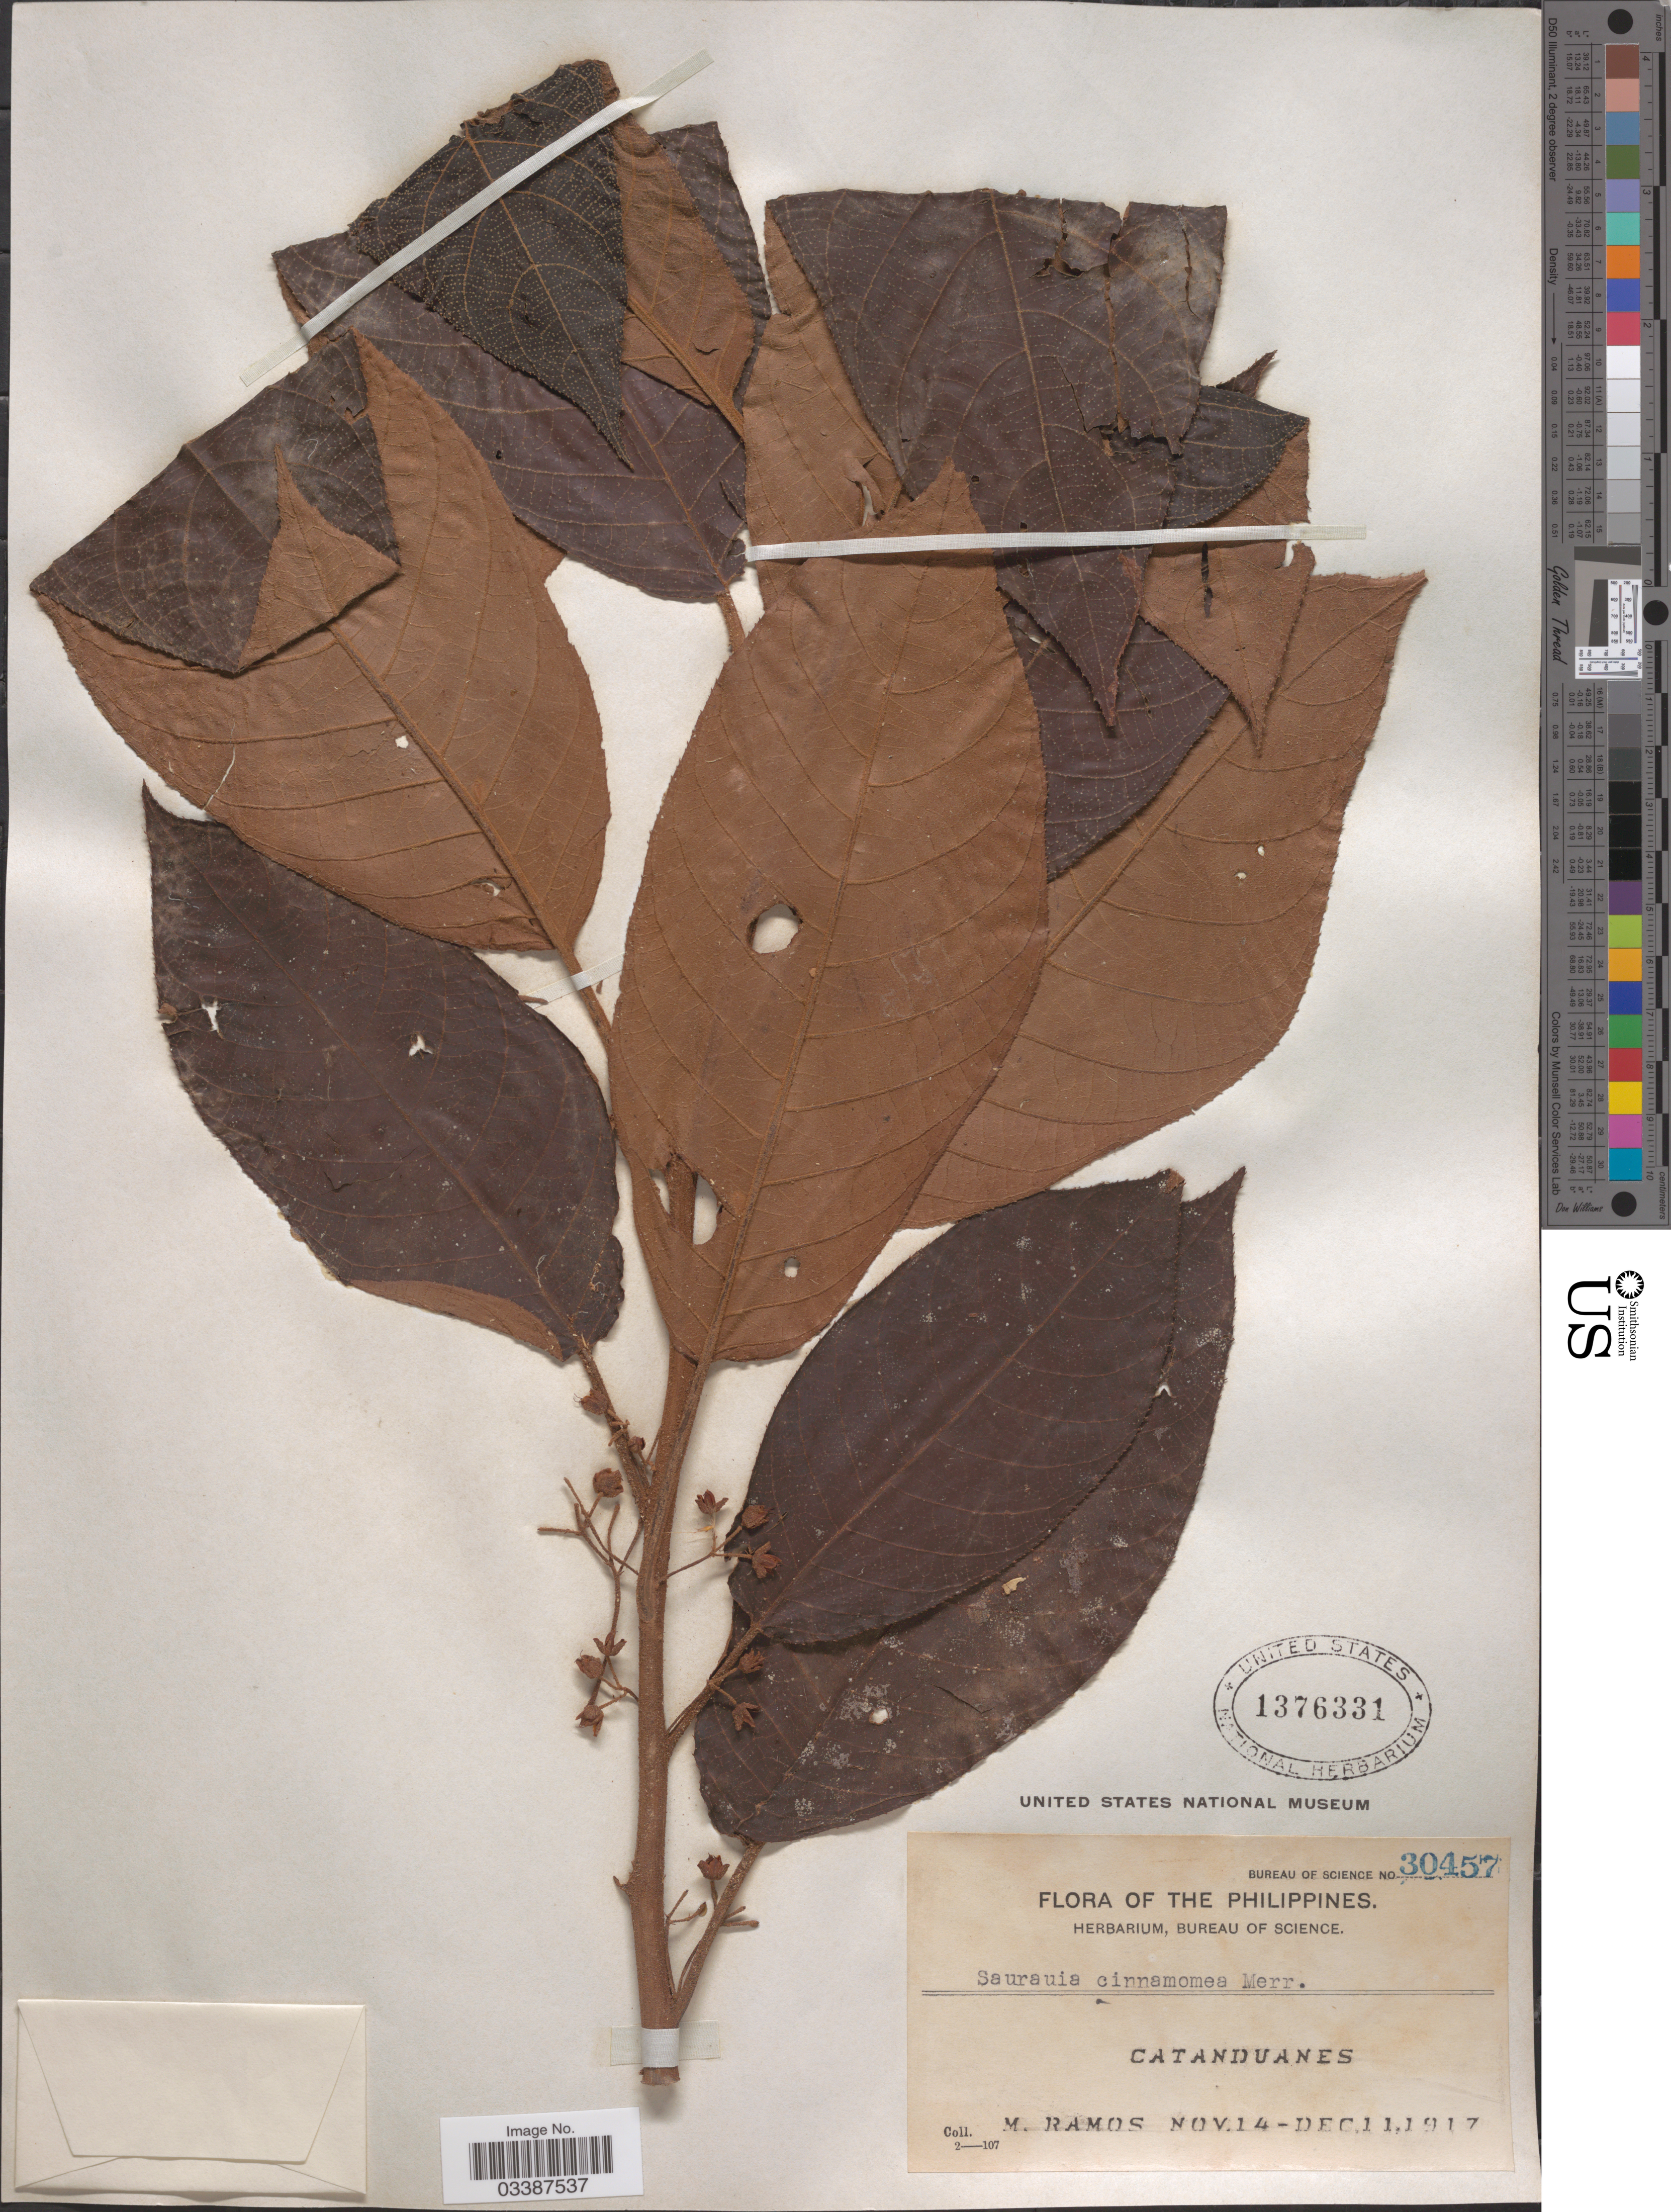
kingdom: Plantae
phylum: Tracheophyta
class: Magnoliopsida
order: Ericales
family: Actinidiaceae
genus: Saurauia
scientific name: Saurauia cinnamomea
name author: Merr.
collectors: M. Ramos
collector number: Bureau of Science 30457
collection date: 1917-11-14/1917-12-11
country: Philippines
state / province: Bicol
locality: Catanduanes.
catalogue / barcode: US 1376331